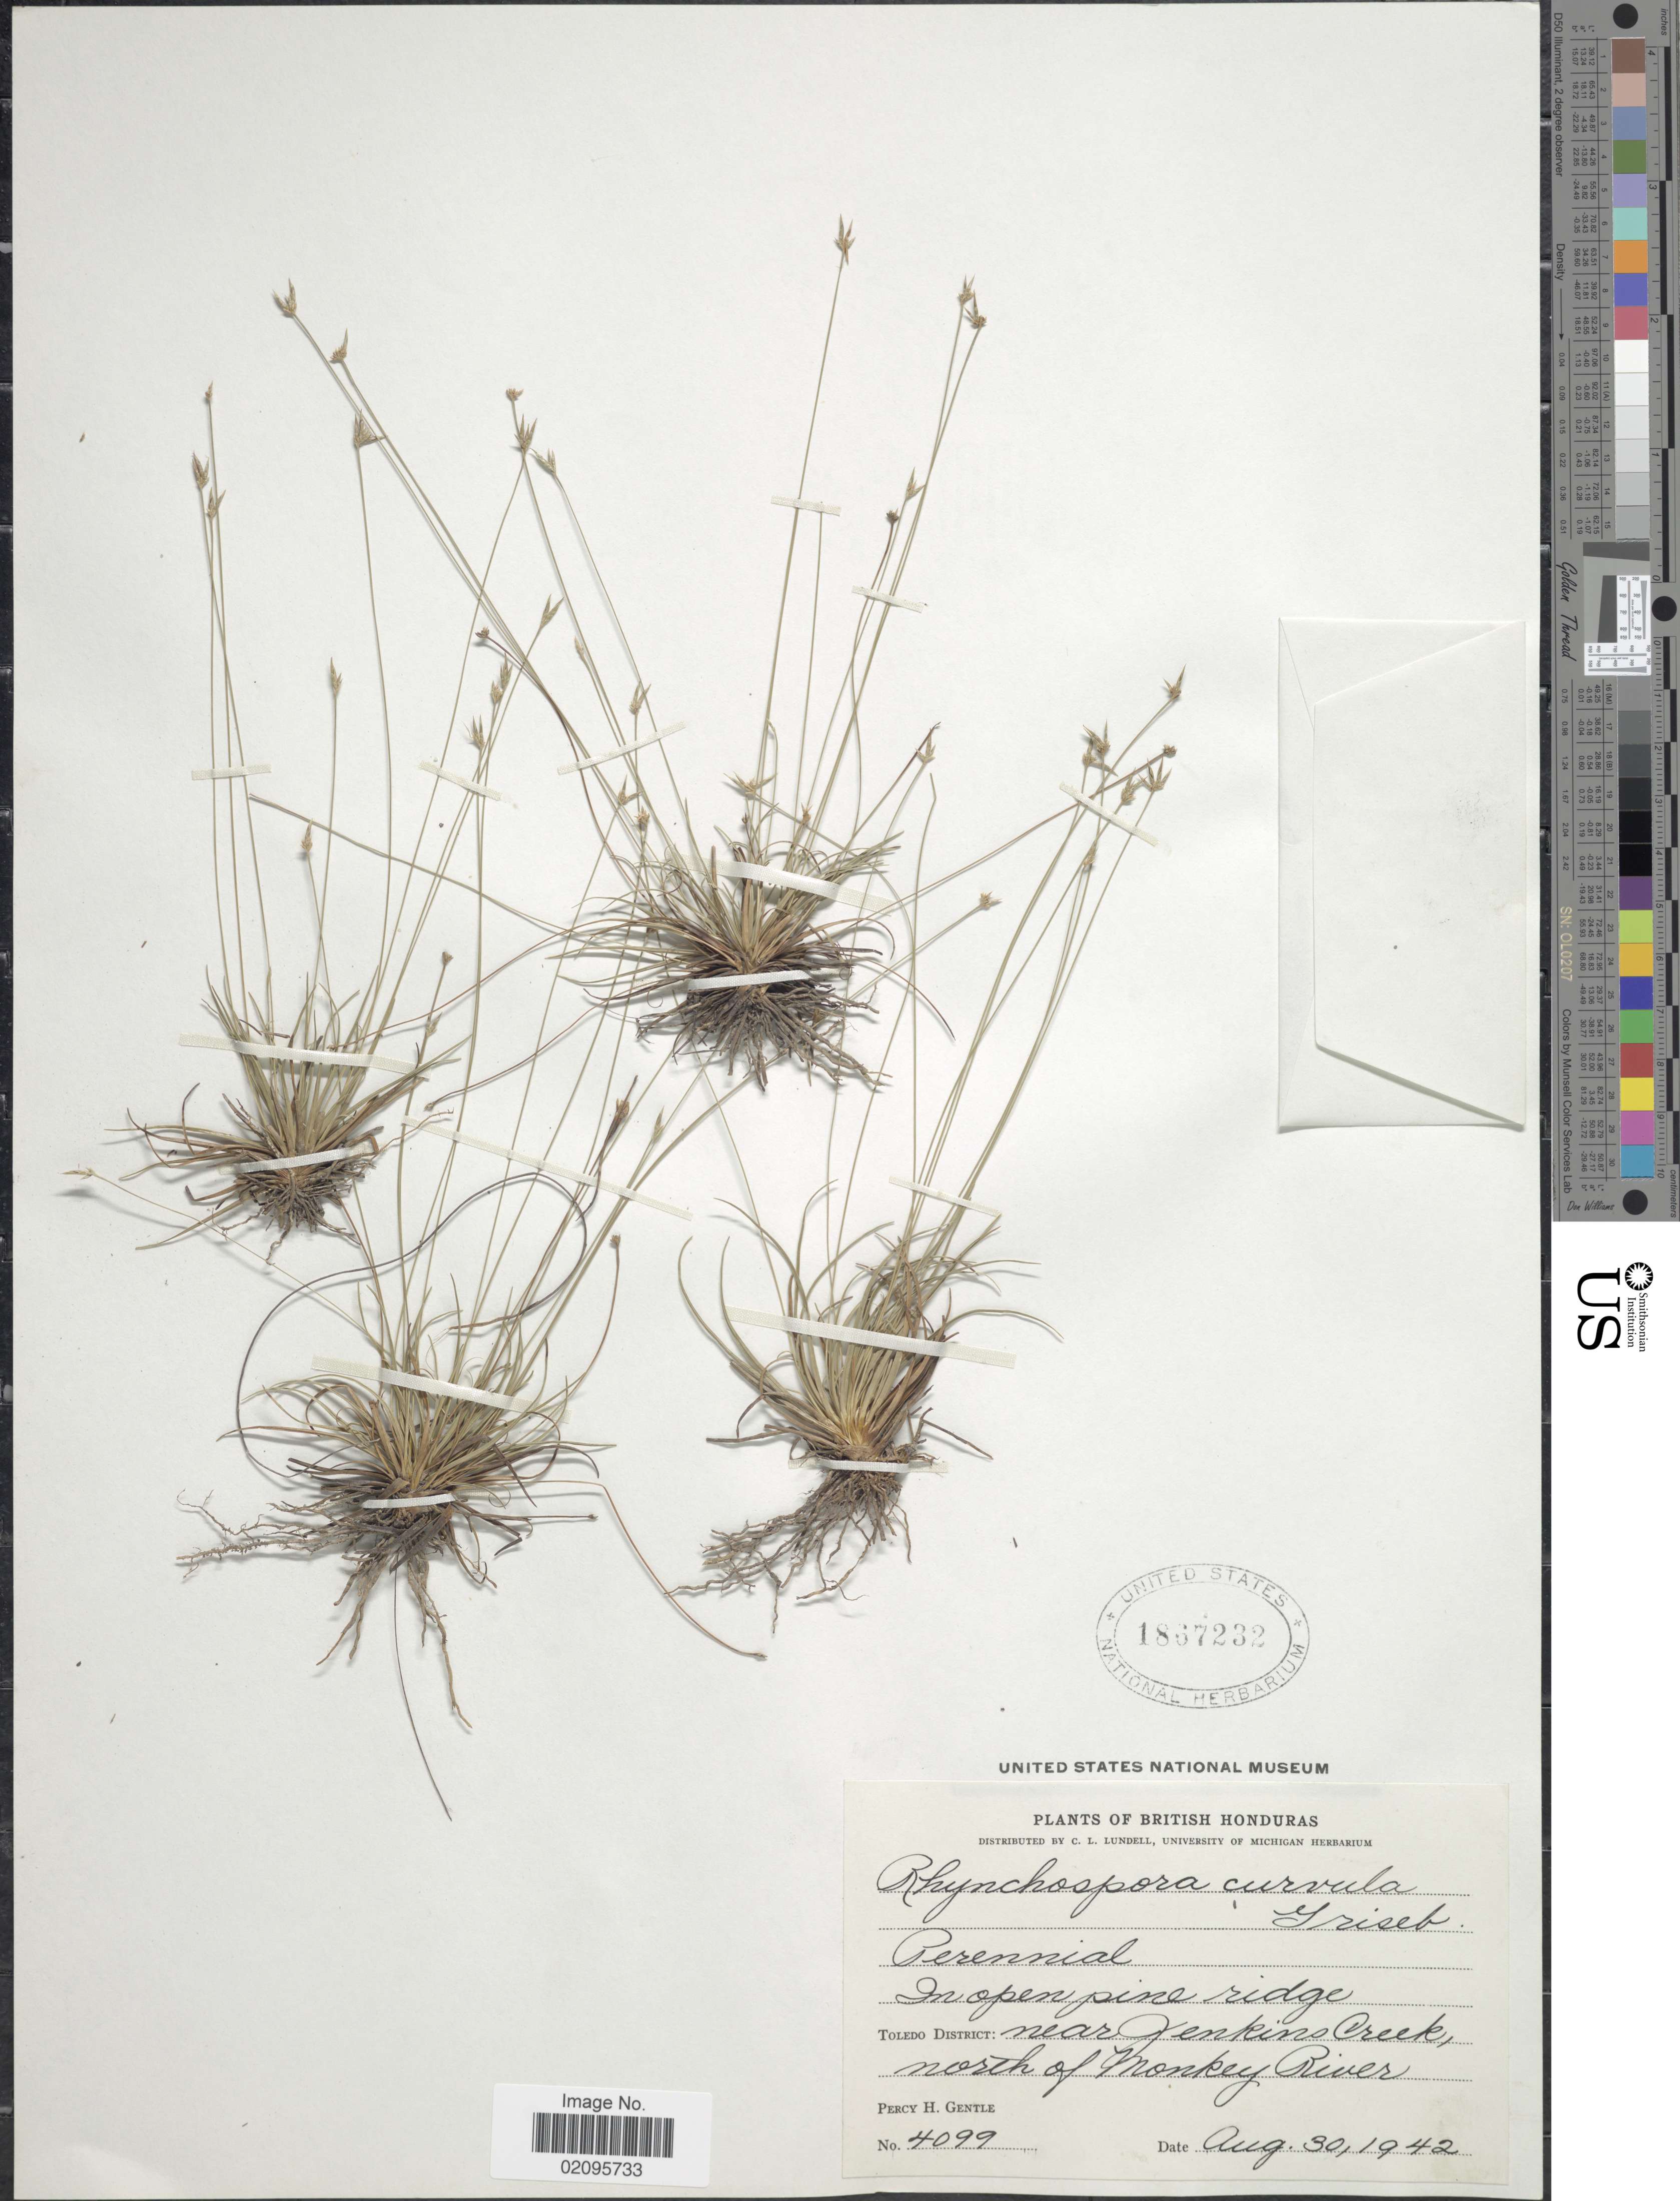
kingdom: Plantae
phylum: Tracheophyta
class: Liliopsida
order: Poales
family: Cyperaceae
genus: Rhynchospora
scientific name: Rhynchospora curvula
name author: Griseb.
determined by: Alves, K.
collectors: P. H. Gentle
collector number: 4099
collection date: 1942-08-30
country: Belize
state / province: Toledo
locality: British Honduras, Toledo District, in open pine ridge, near Jenkins Creek, north of Monkey River.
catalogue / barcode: US 1867232